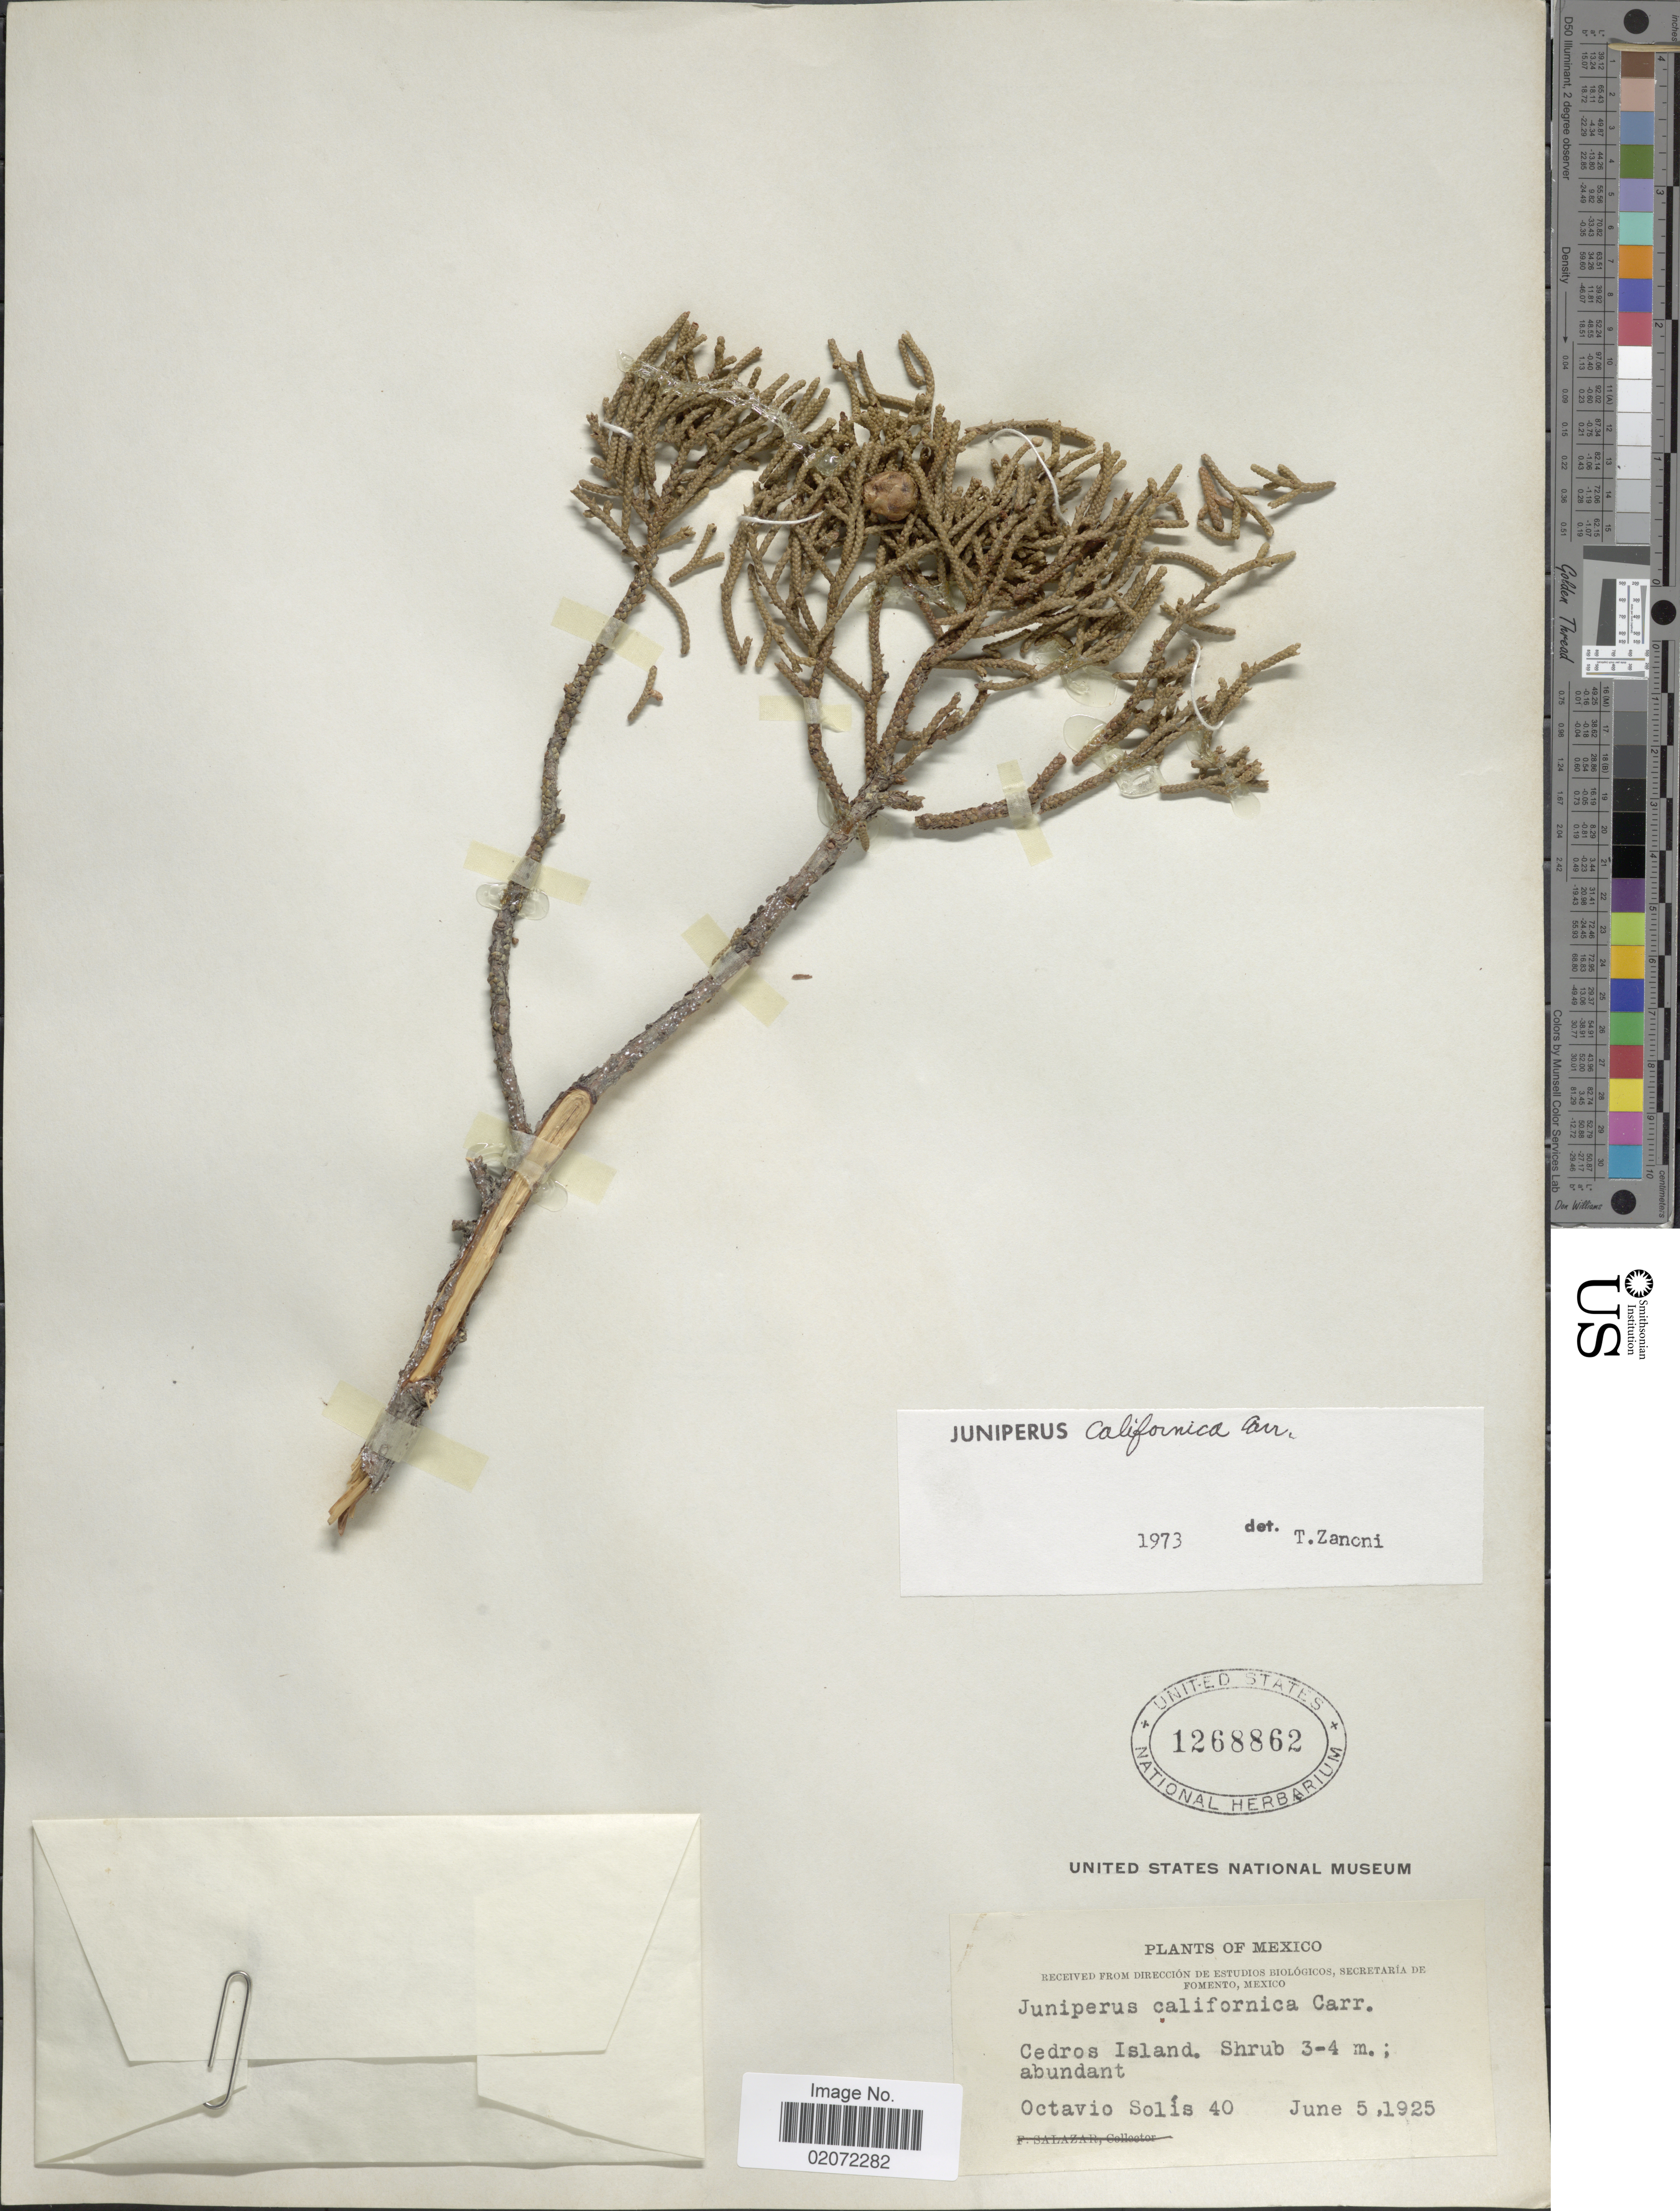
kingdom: Plantae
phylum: Tracheophyta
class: Pinopsida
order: Pinales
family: Cupressaceae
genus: Juniperus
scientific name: Juniperus californica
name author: Carrière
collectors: O. Solis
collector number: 40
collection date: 1925-06-05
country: Mexico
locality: Cedros Island.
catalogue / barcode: US 1268862